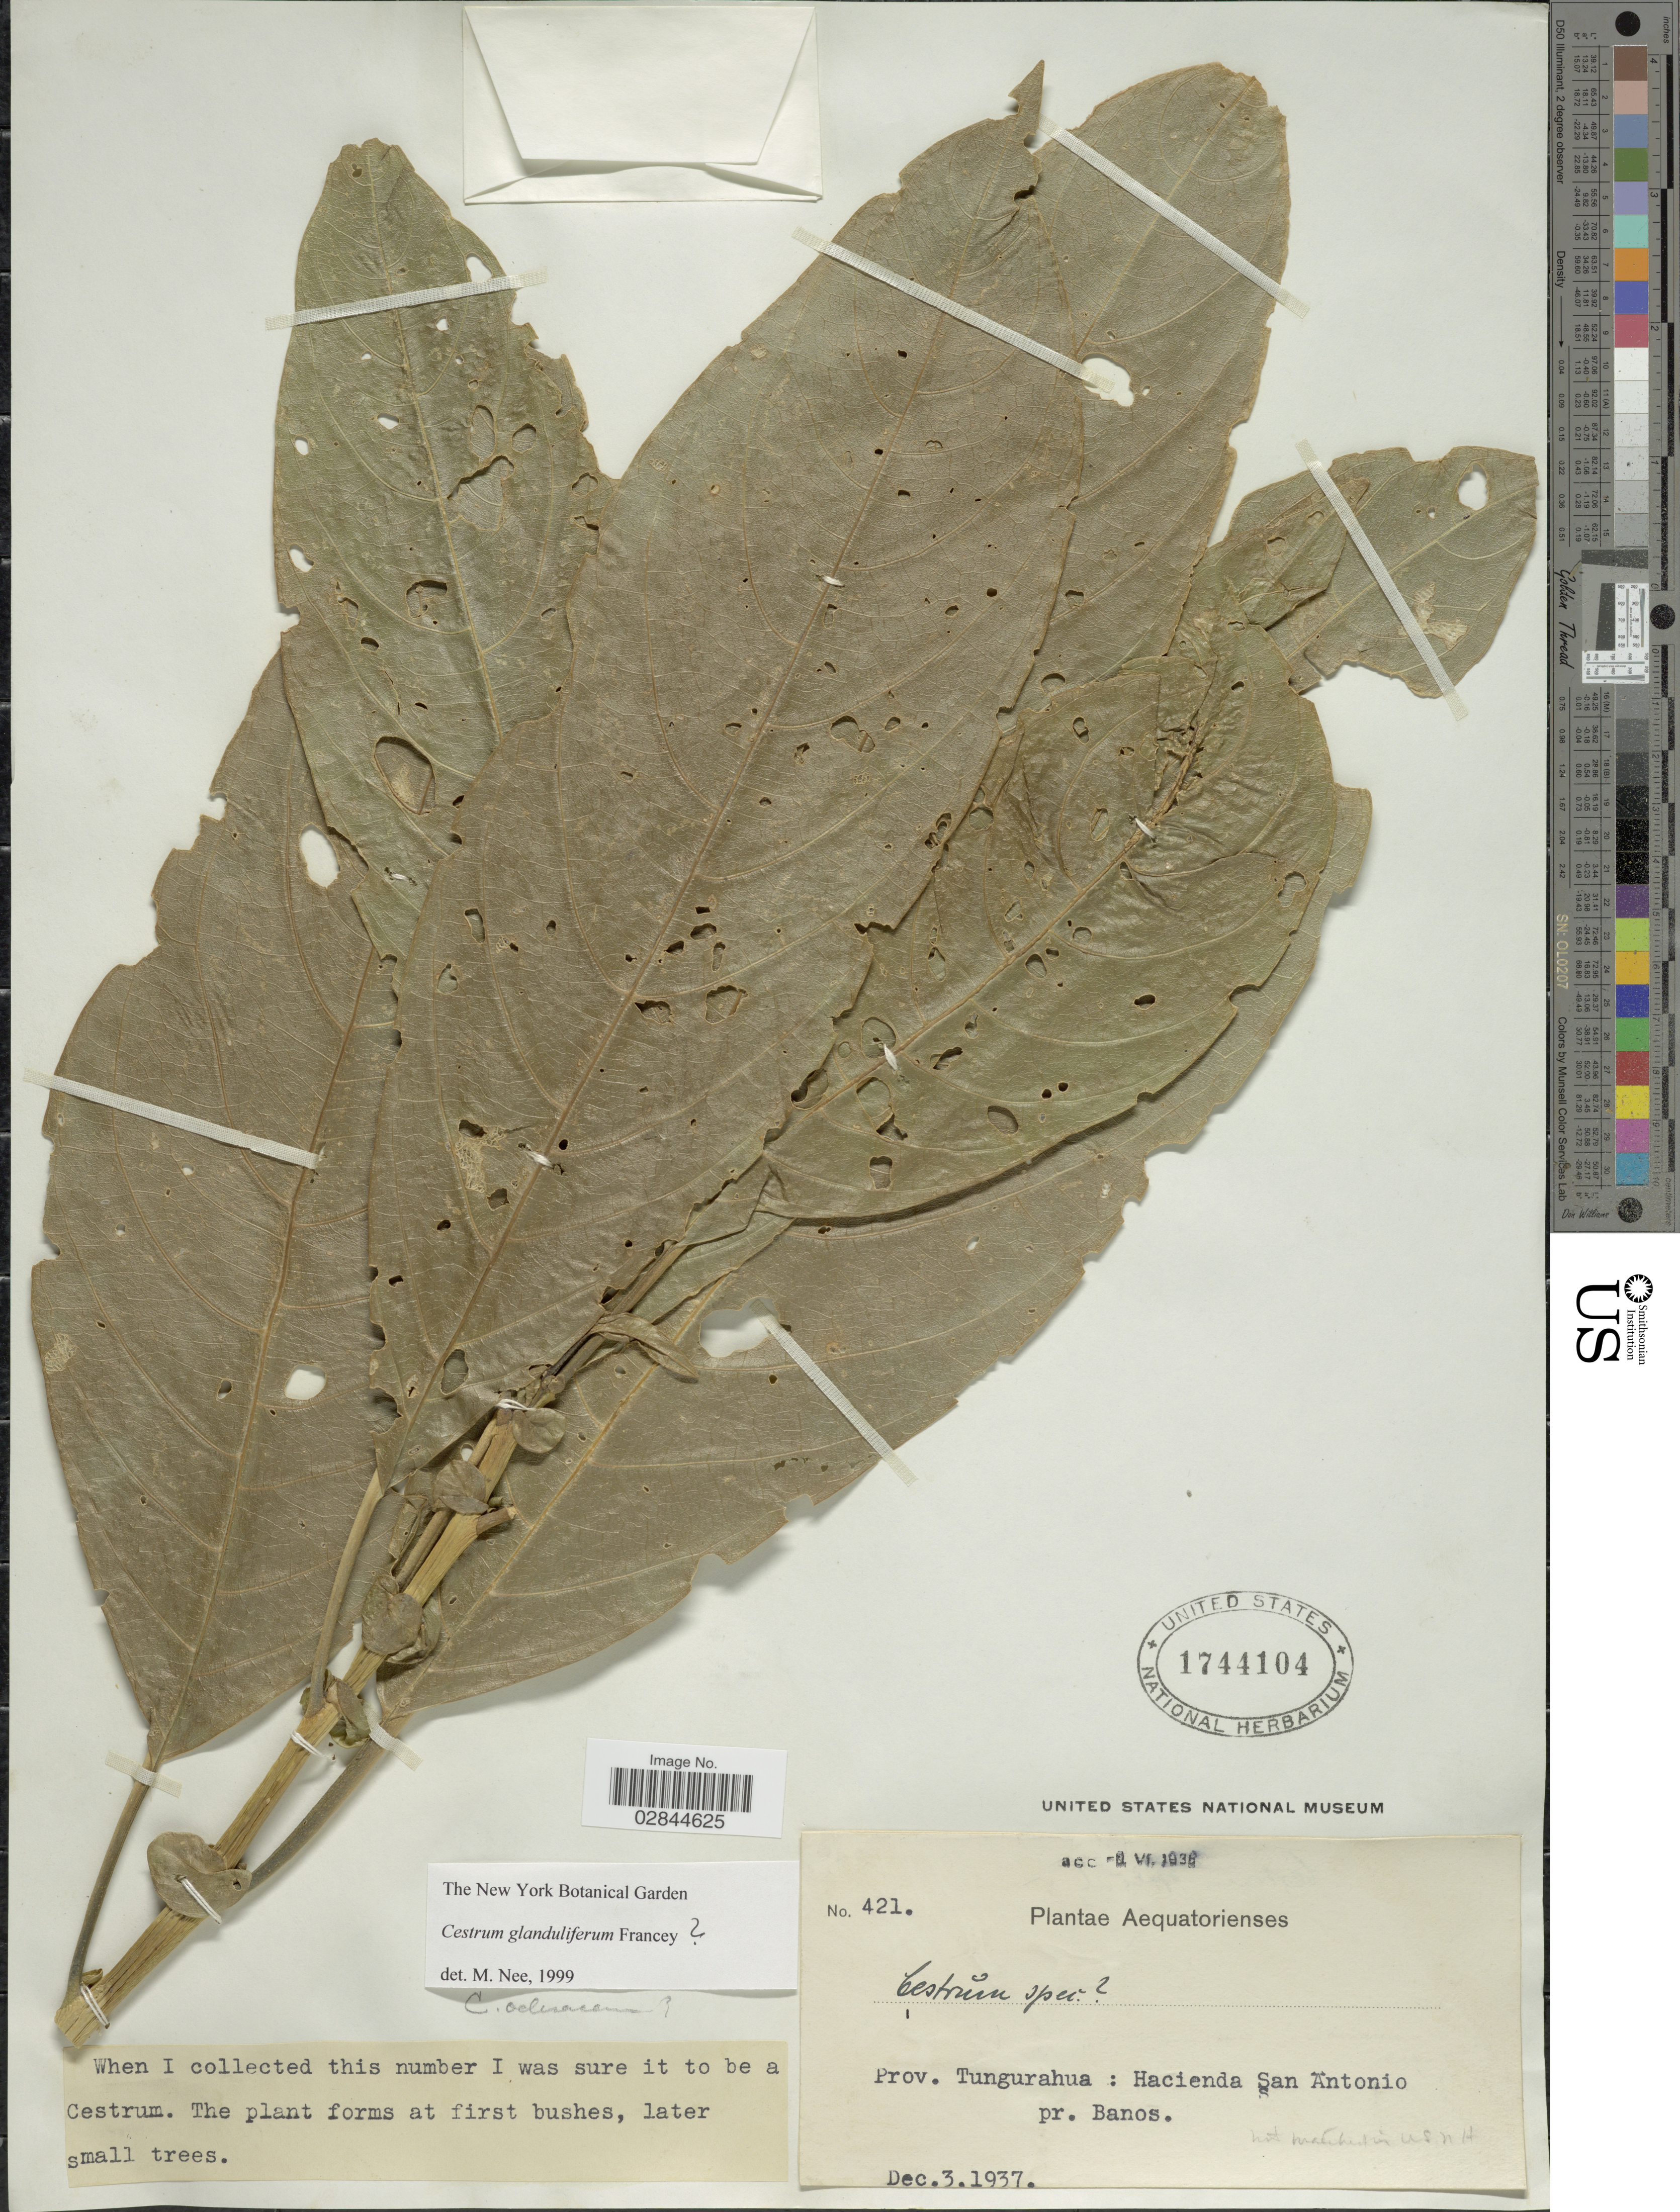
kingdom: Plantae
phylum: Tracheophyta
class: Magnoliopsida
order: Solanales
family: Solanaceae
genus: Cestrum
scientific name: Cestrum glanduliferum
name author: Kerber ex Francey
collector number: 421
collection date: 1937-12-03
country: Ecuador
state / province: Tungurahua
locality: Hacienda San Antonio pr. Banos.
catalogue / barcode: US 1744104